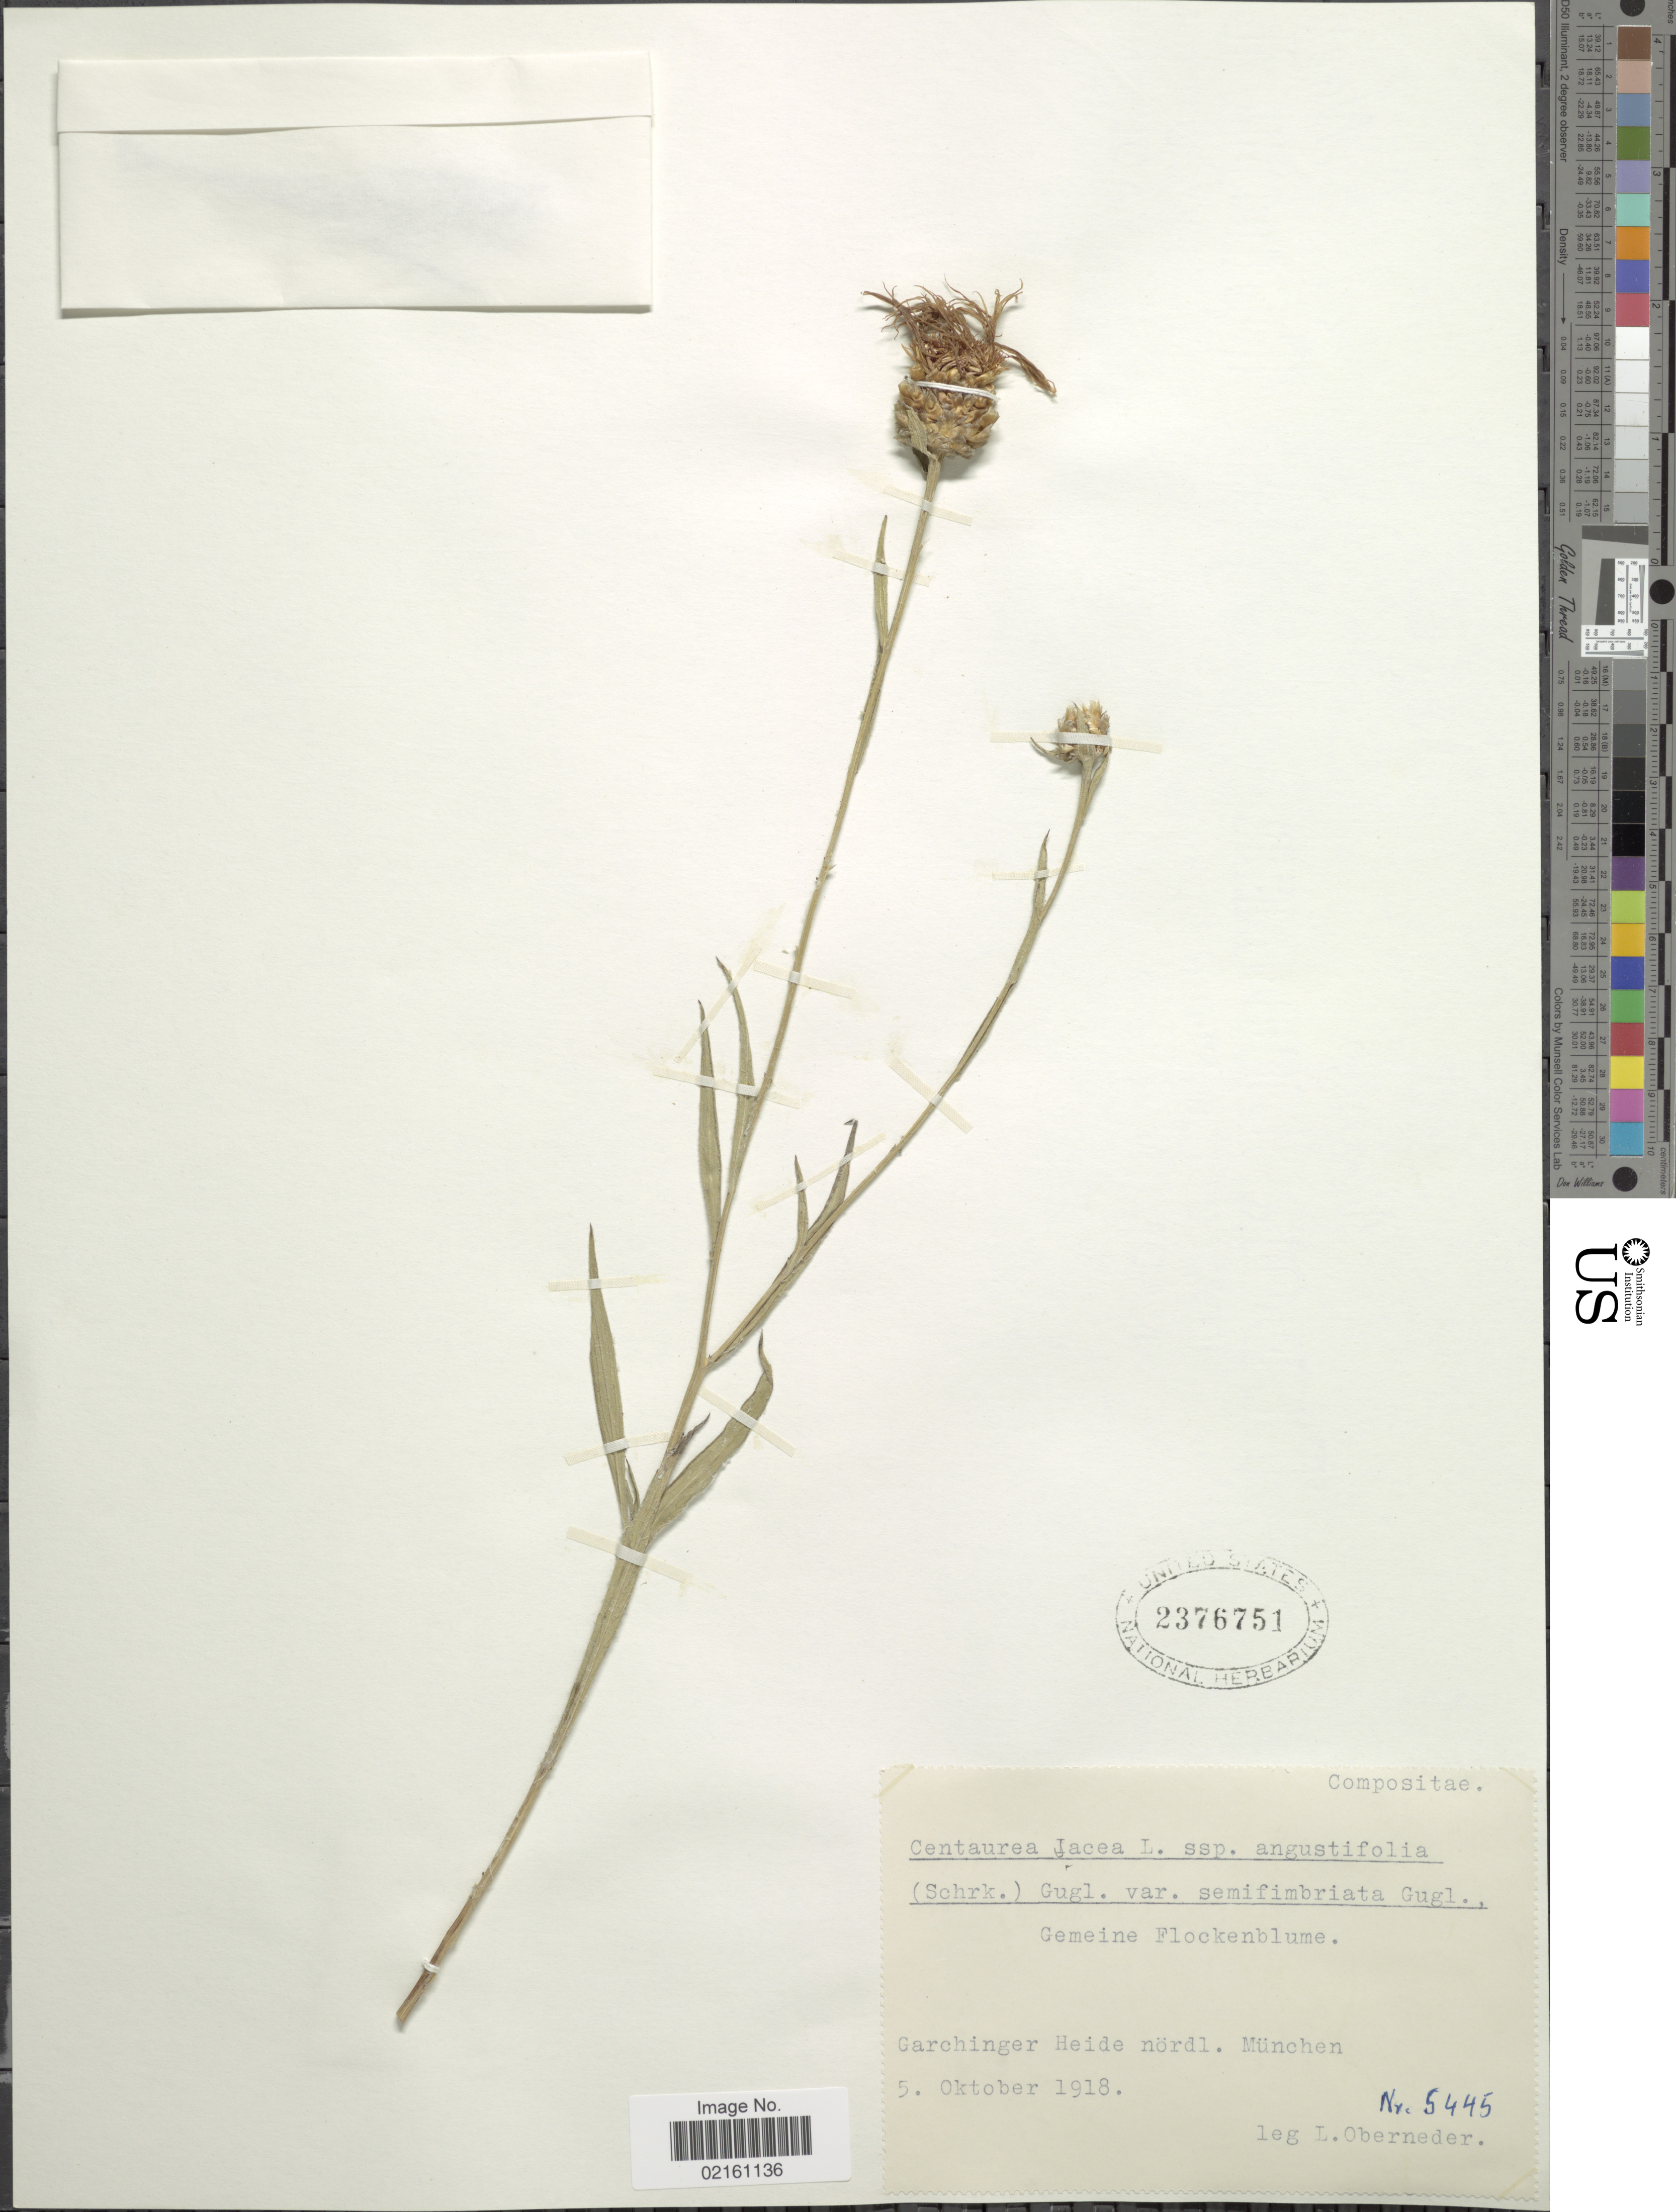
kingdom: Plantae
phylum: Tracheophyta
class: Magnoliopsida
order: Asterales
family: Asteraceae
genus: Centaurea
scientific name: Centaurea jacea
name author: L.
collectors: L. Oberneder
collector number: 5445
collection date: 1918-10-05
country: Germany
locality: Garchinger Heide nordl. Munchen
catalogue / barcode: US 2376751